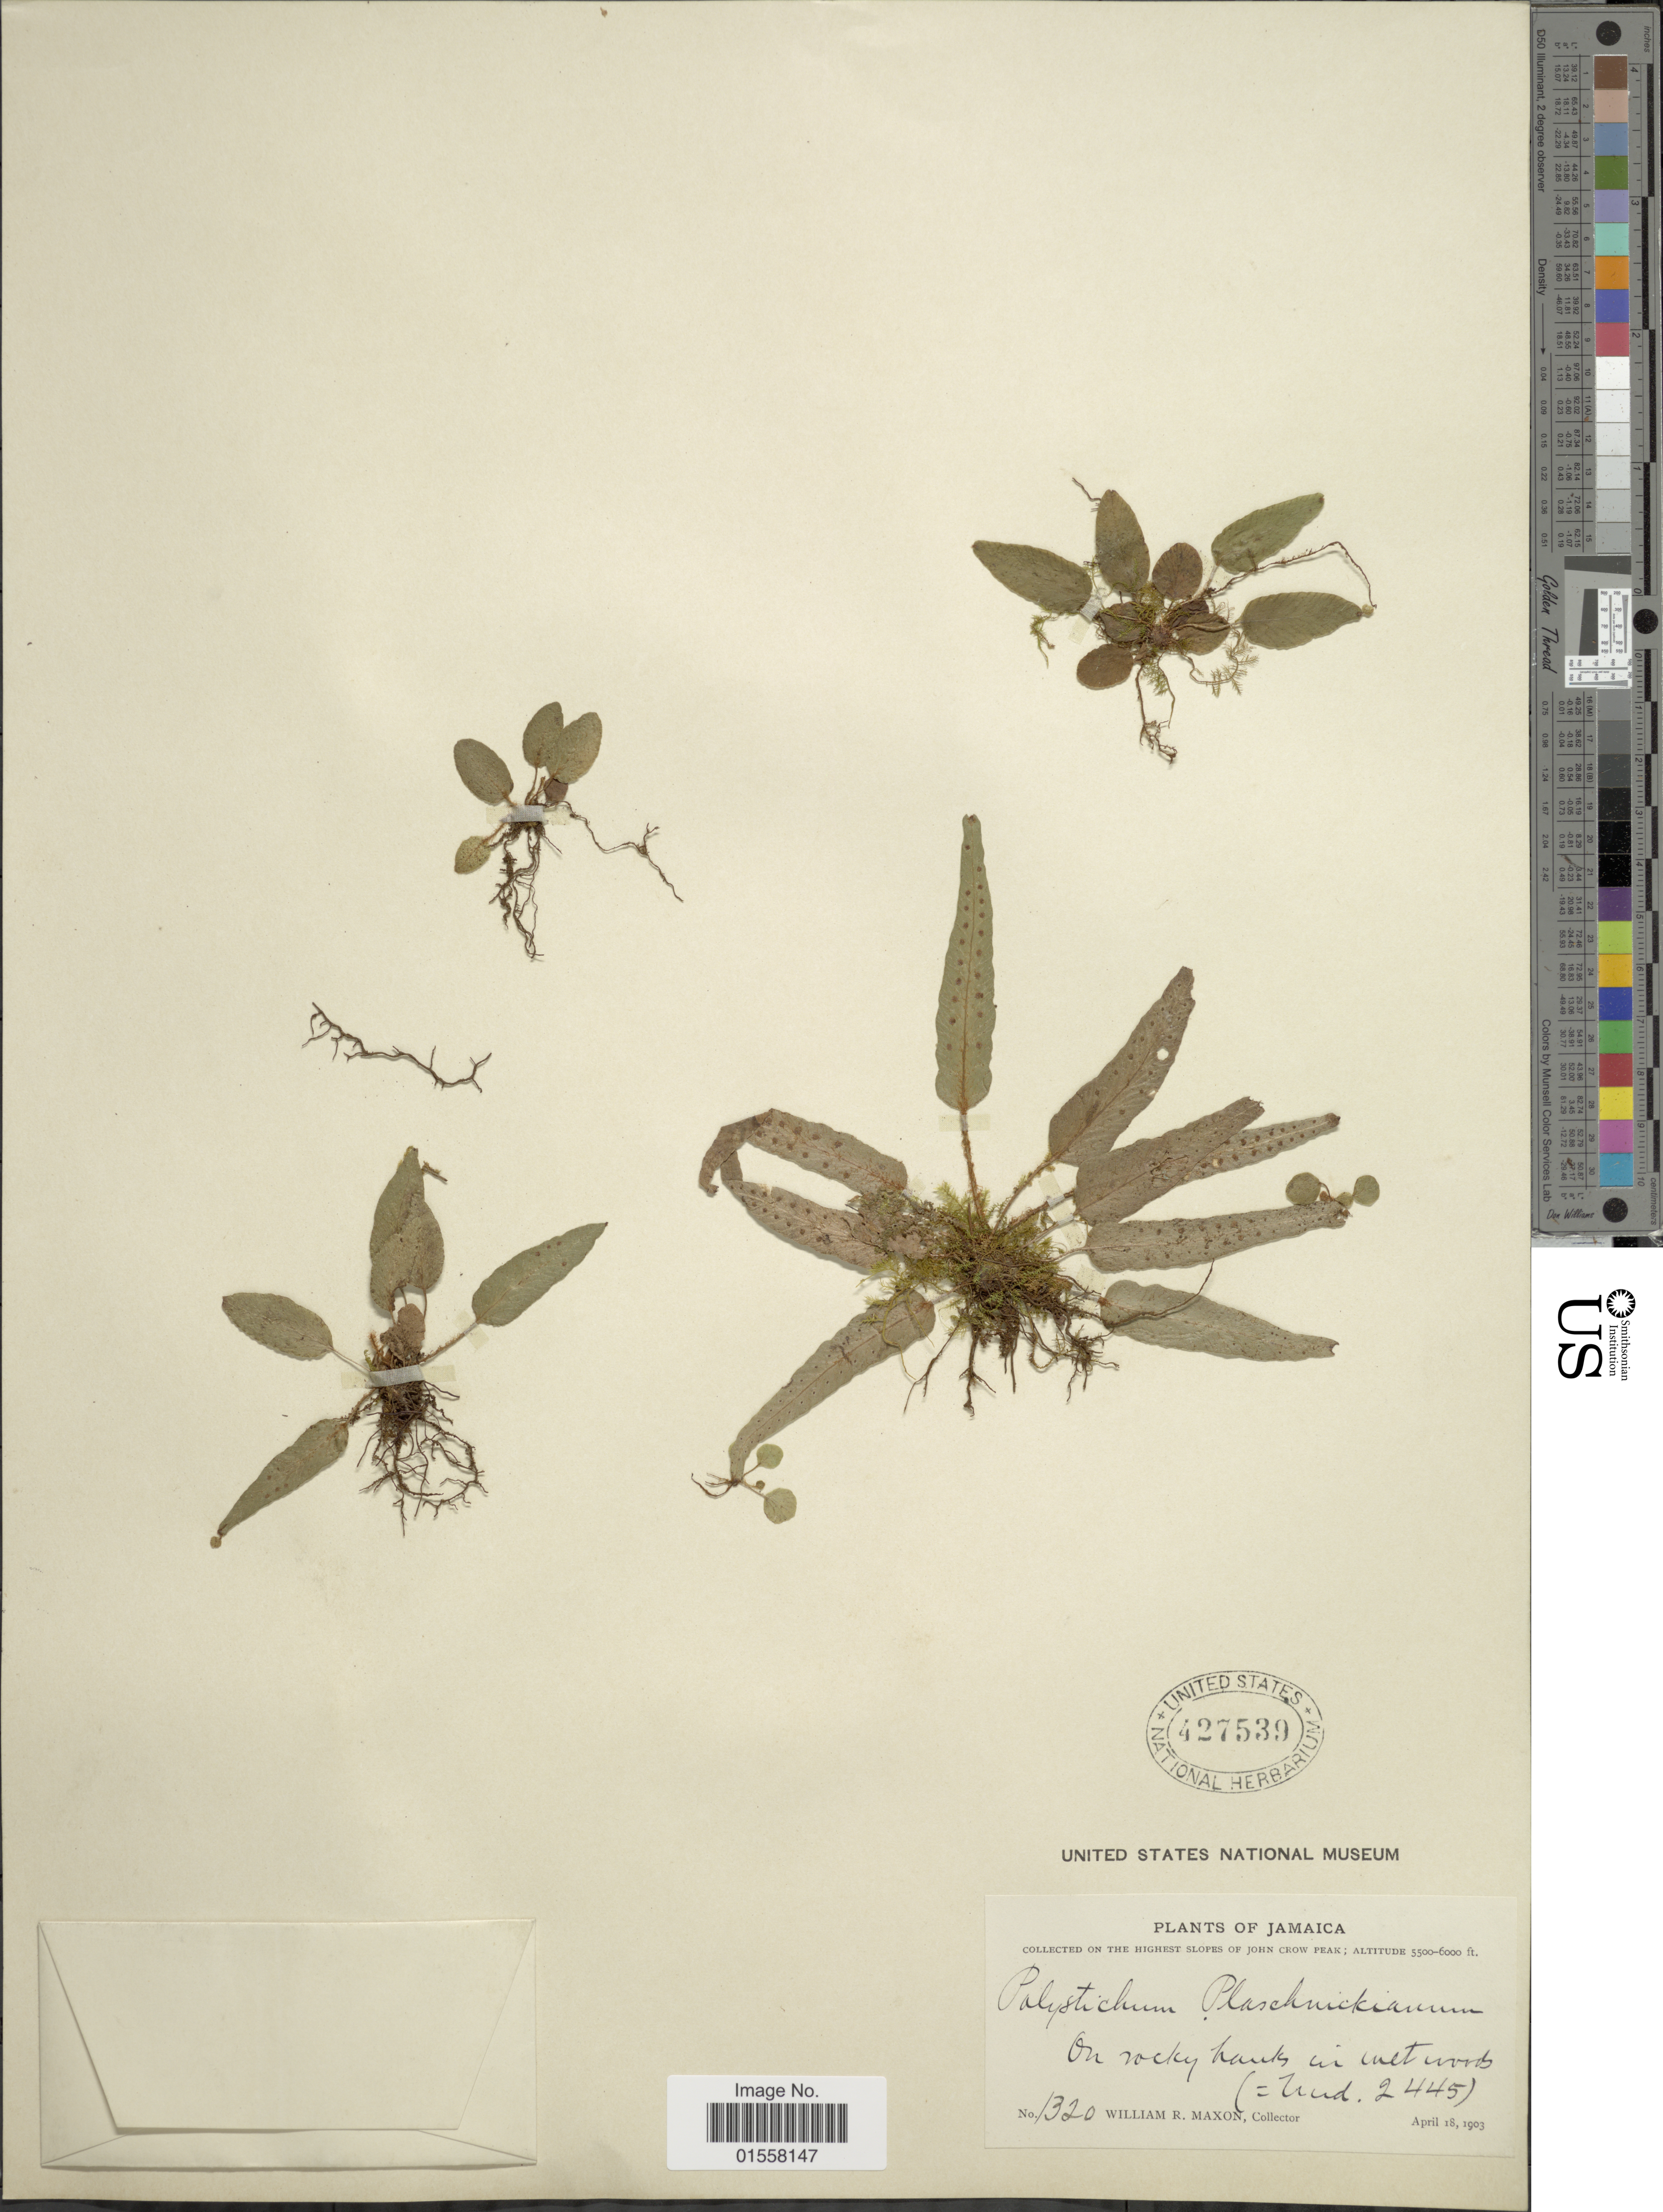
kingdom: Plantae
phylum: Tracheophyta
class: Polypodiopsida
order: Polypodiales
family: Dryopteridaceae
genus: Polystichum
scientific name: Polystichum plaschnickianum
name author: (Kunze) Moore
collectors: W. R. Maxon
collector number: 1320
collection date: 1903-04-18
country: Jamaica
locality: Jamaica, The Highest slopes of John Crow Peak.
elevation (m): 1676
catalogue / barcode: US 427539